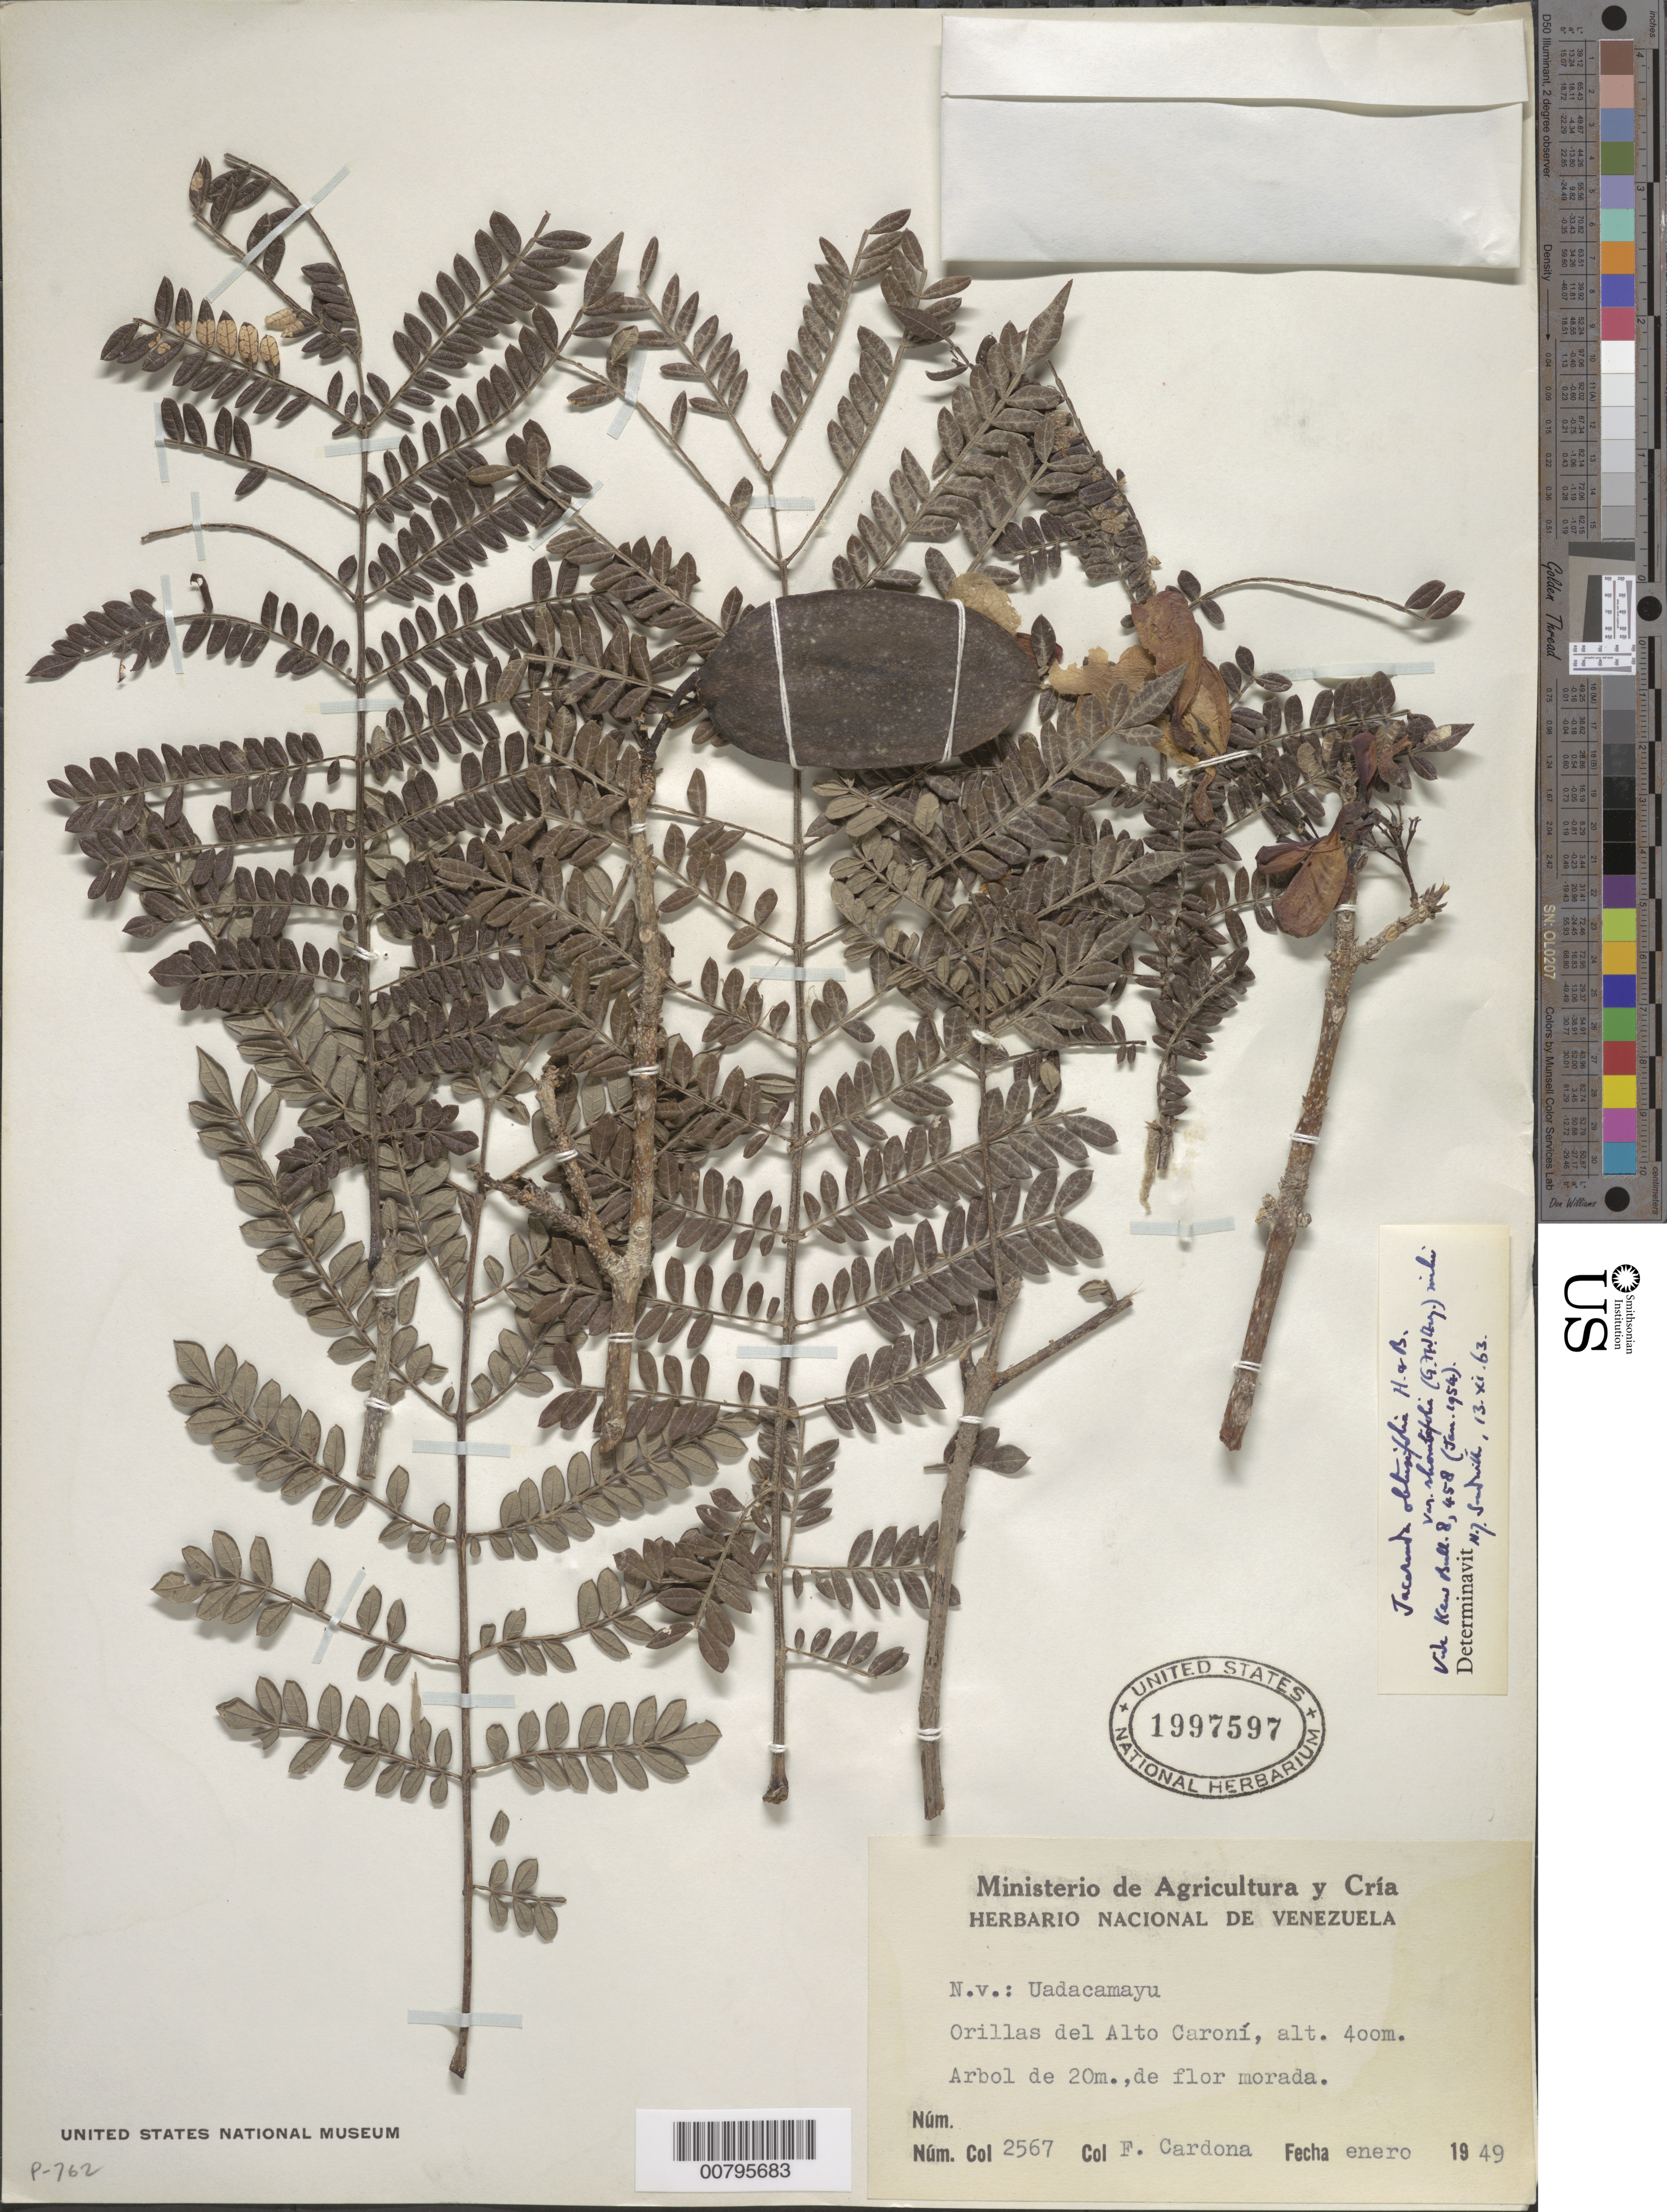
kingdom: Plantae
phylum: Tracheophyta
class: Magnoliopsida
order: Lamiales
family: Bignoniaceae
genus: Jacaranda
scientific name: Jacaranda obtusifolia var. rhombifolia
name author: (G. Mey.) Sandwith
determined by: Sandwith, N. Y.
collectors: F. Cardona Puig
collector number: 2567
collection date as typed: Jan-49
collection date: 1949-01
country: Venezuela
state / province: Bolívar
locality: Alto Río Caroní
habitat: Orillas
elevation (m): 400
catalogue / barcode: US 1997597